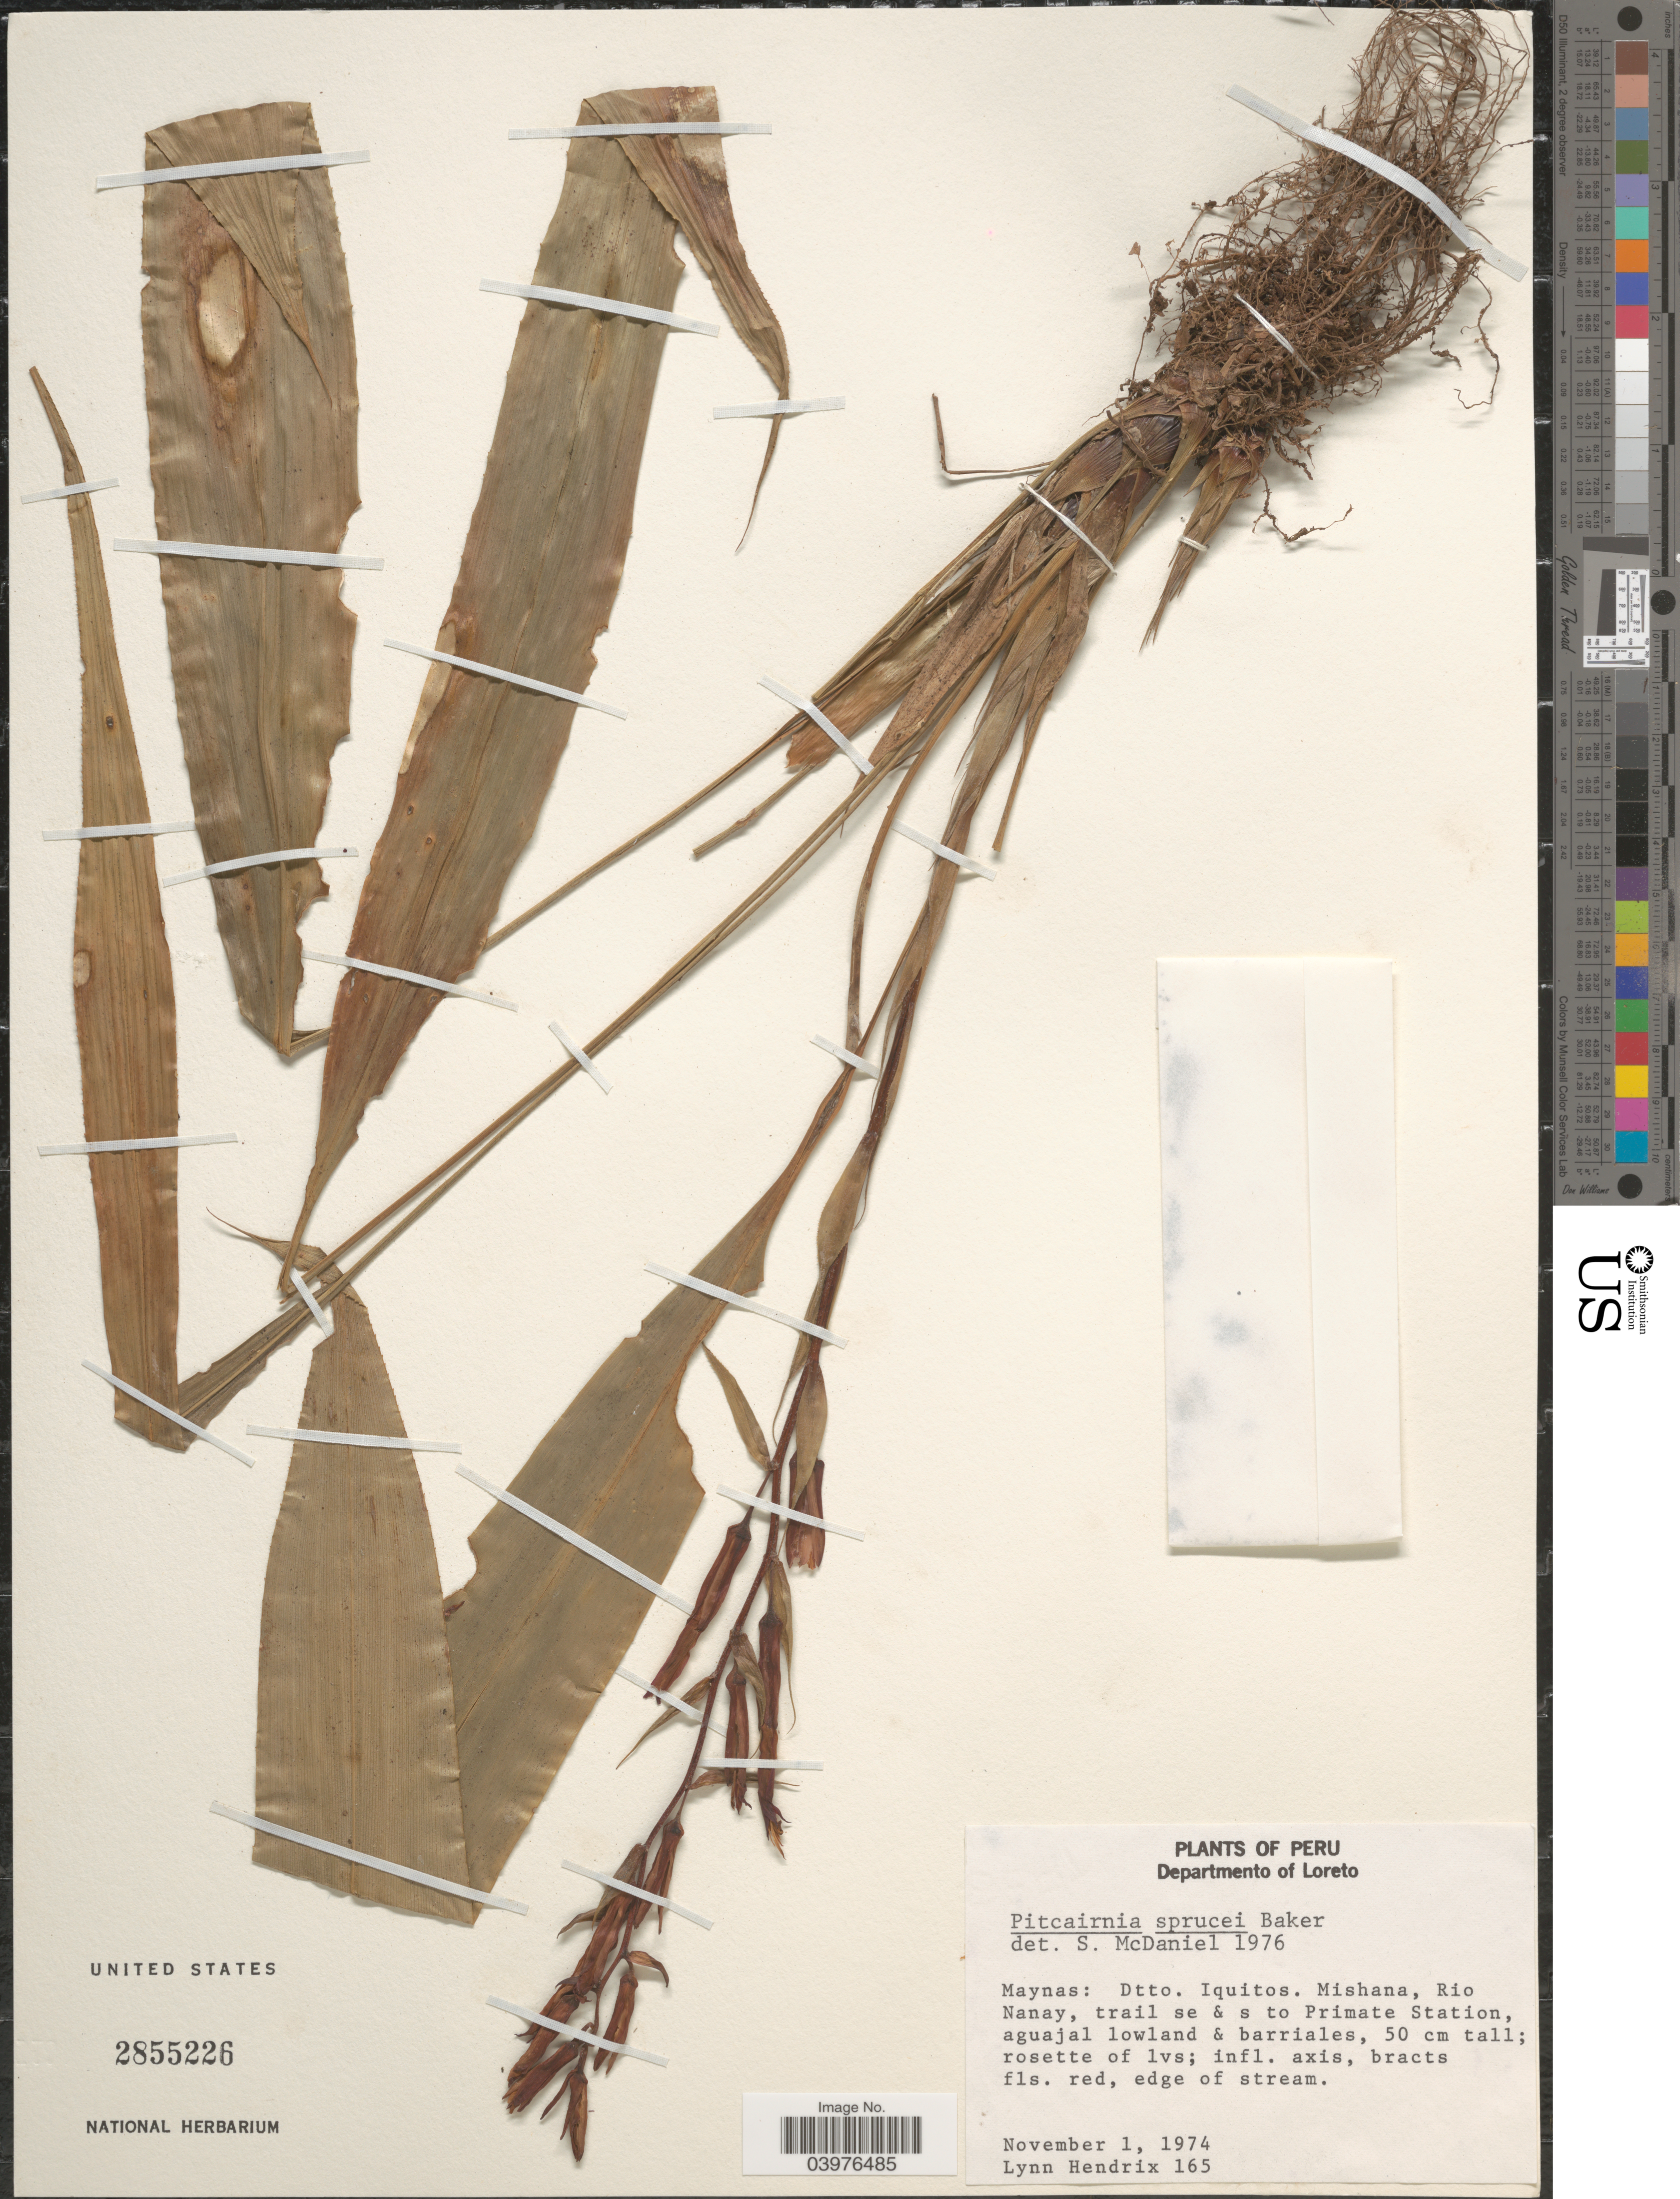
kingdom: Plantae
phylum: Tracheophyta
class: Liliopsida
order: Poales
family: Bromeliaceae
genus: Pitcairnia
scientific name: Pitcairnia sprucei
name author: Baker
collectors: L. Hendrix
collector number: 165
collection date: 1974-11-01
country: Peru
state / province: Loreto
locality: Maynas: Dtto. Iquitos. Mishana, Rio Nanay, trail se & s to Primate Station.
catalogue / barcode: US 2855226